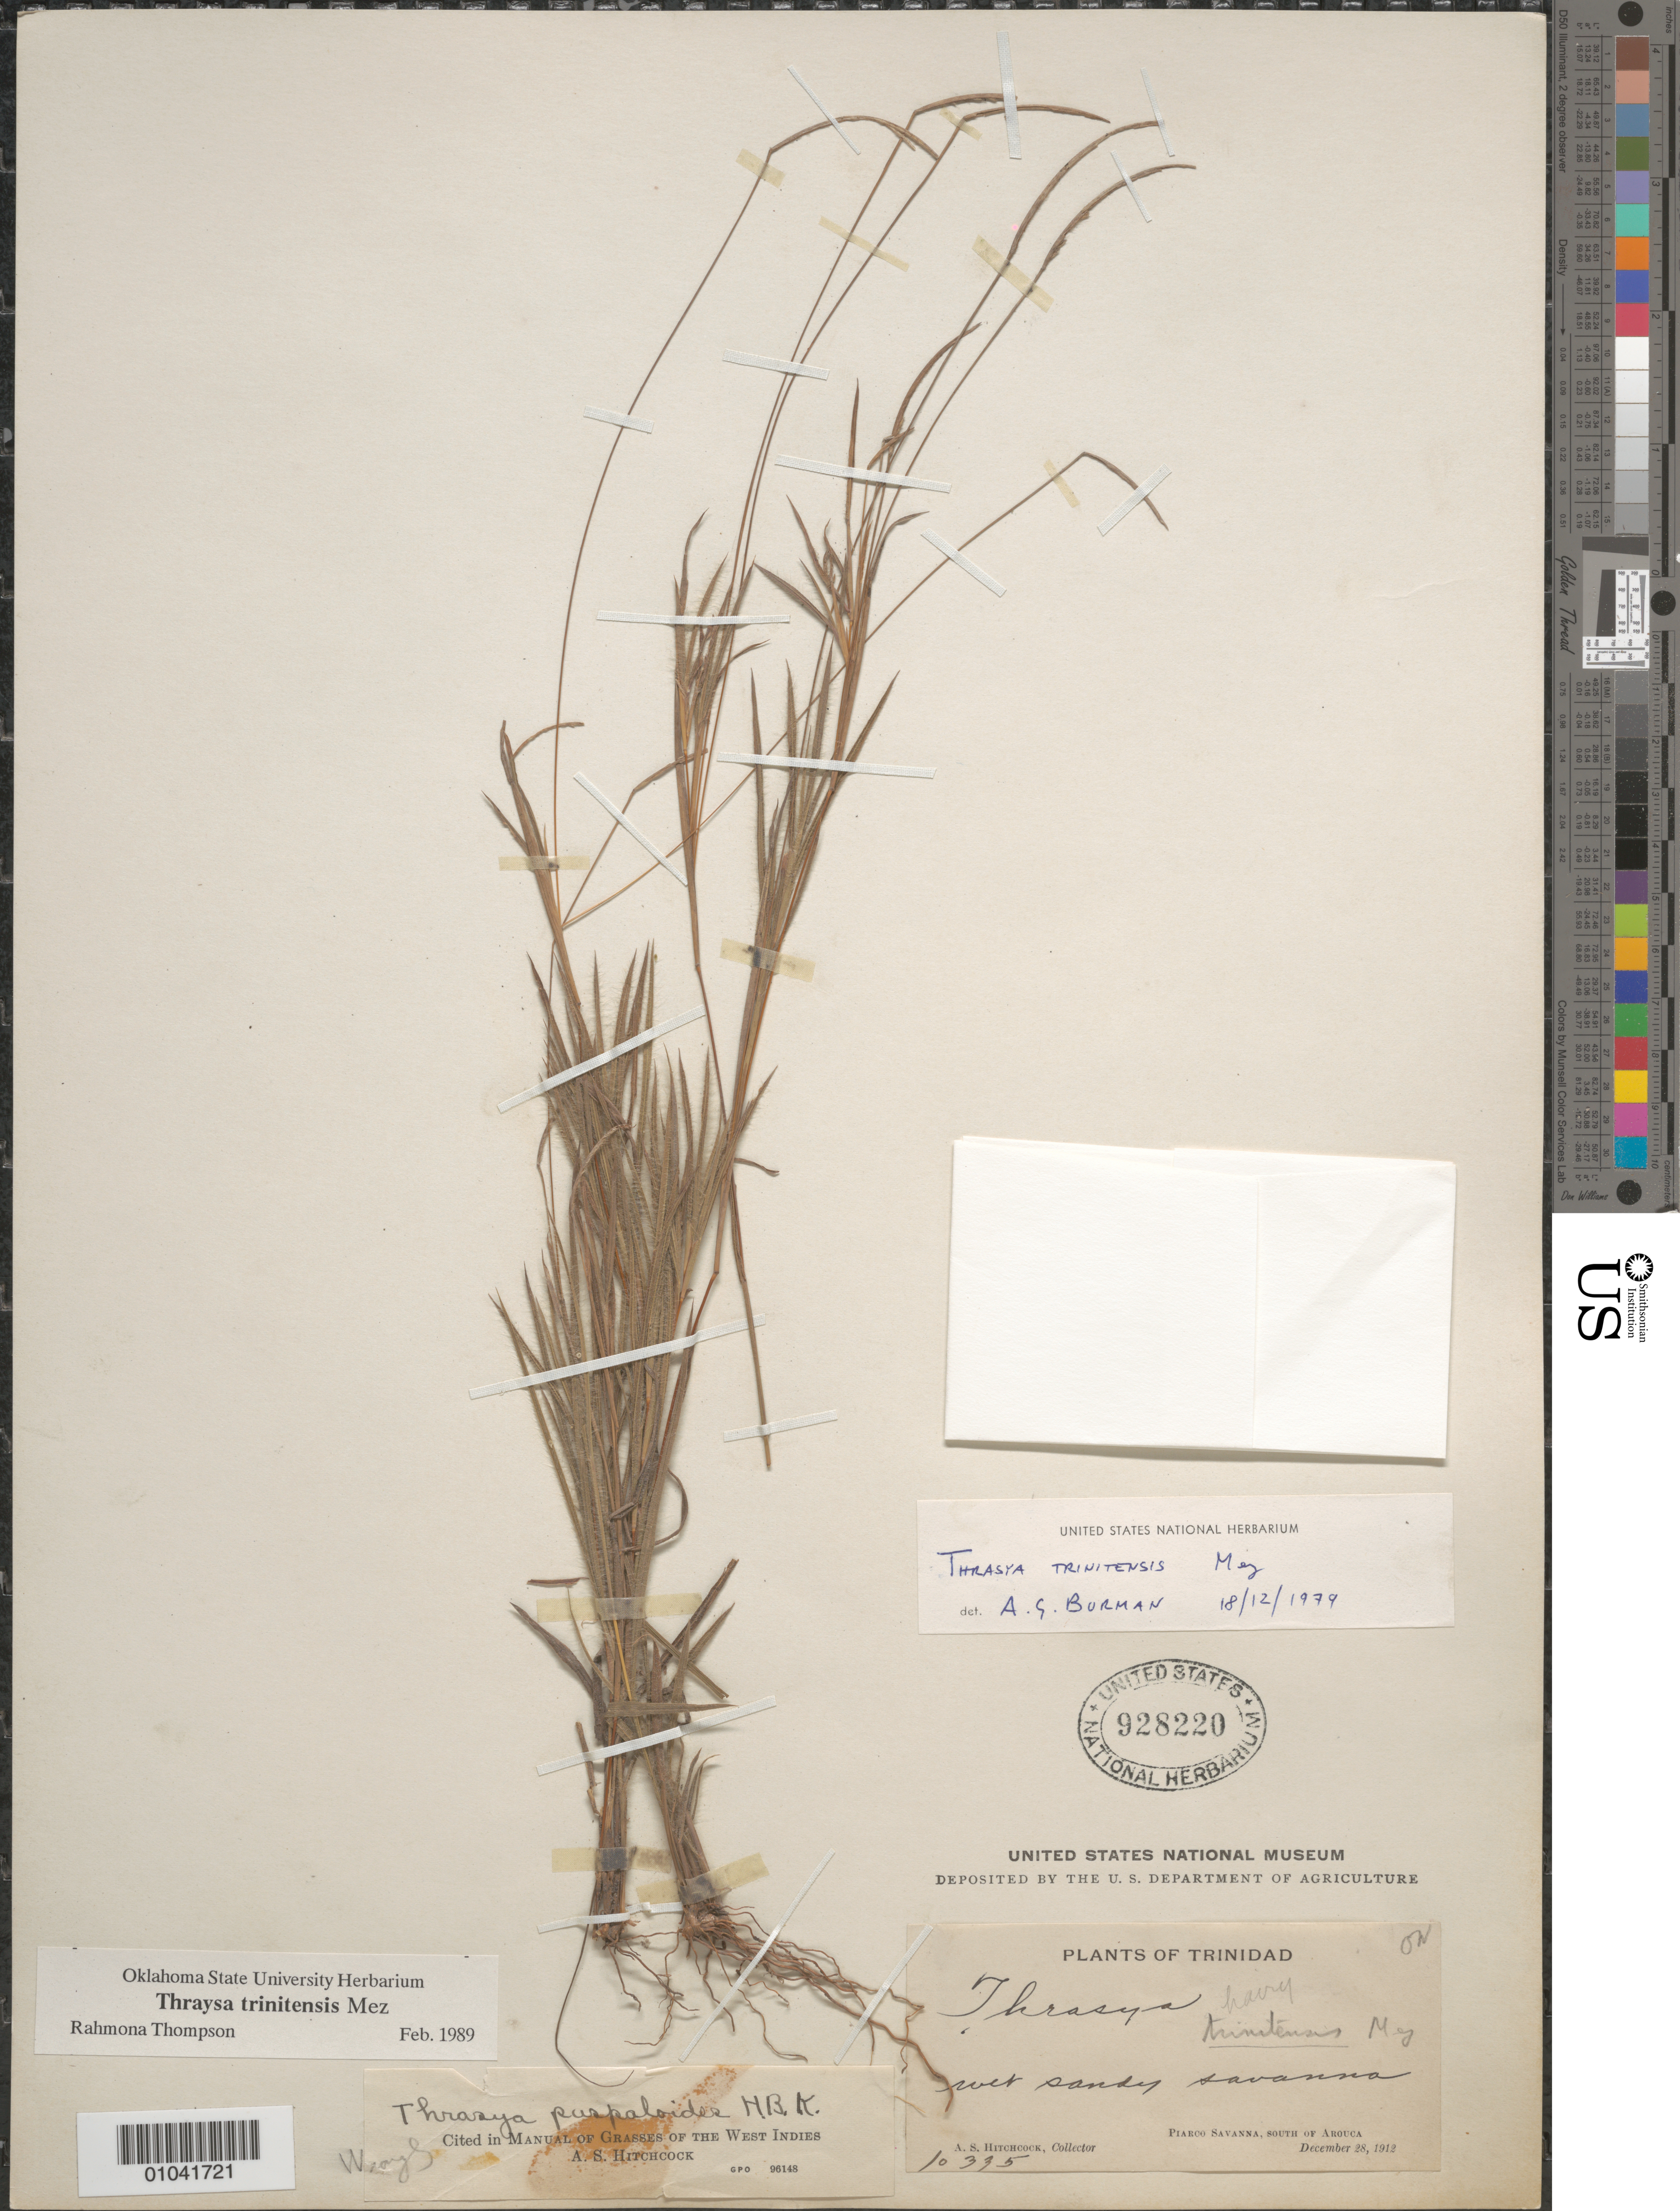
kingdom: Plantae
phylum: Tracheophyta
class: Liliopsida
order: Poales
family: Poaceae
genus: Paspalum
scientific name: Paspalum trinitense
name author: (Mez) S. Denham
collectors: A. S. Hitchcock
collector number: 10335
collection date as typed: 28 Dec 1912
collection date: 1912-12-28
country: Trinidad and Tobago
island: Trinidad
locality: Piarco Savanna, S of Arouca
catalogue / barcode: US 928220